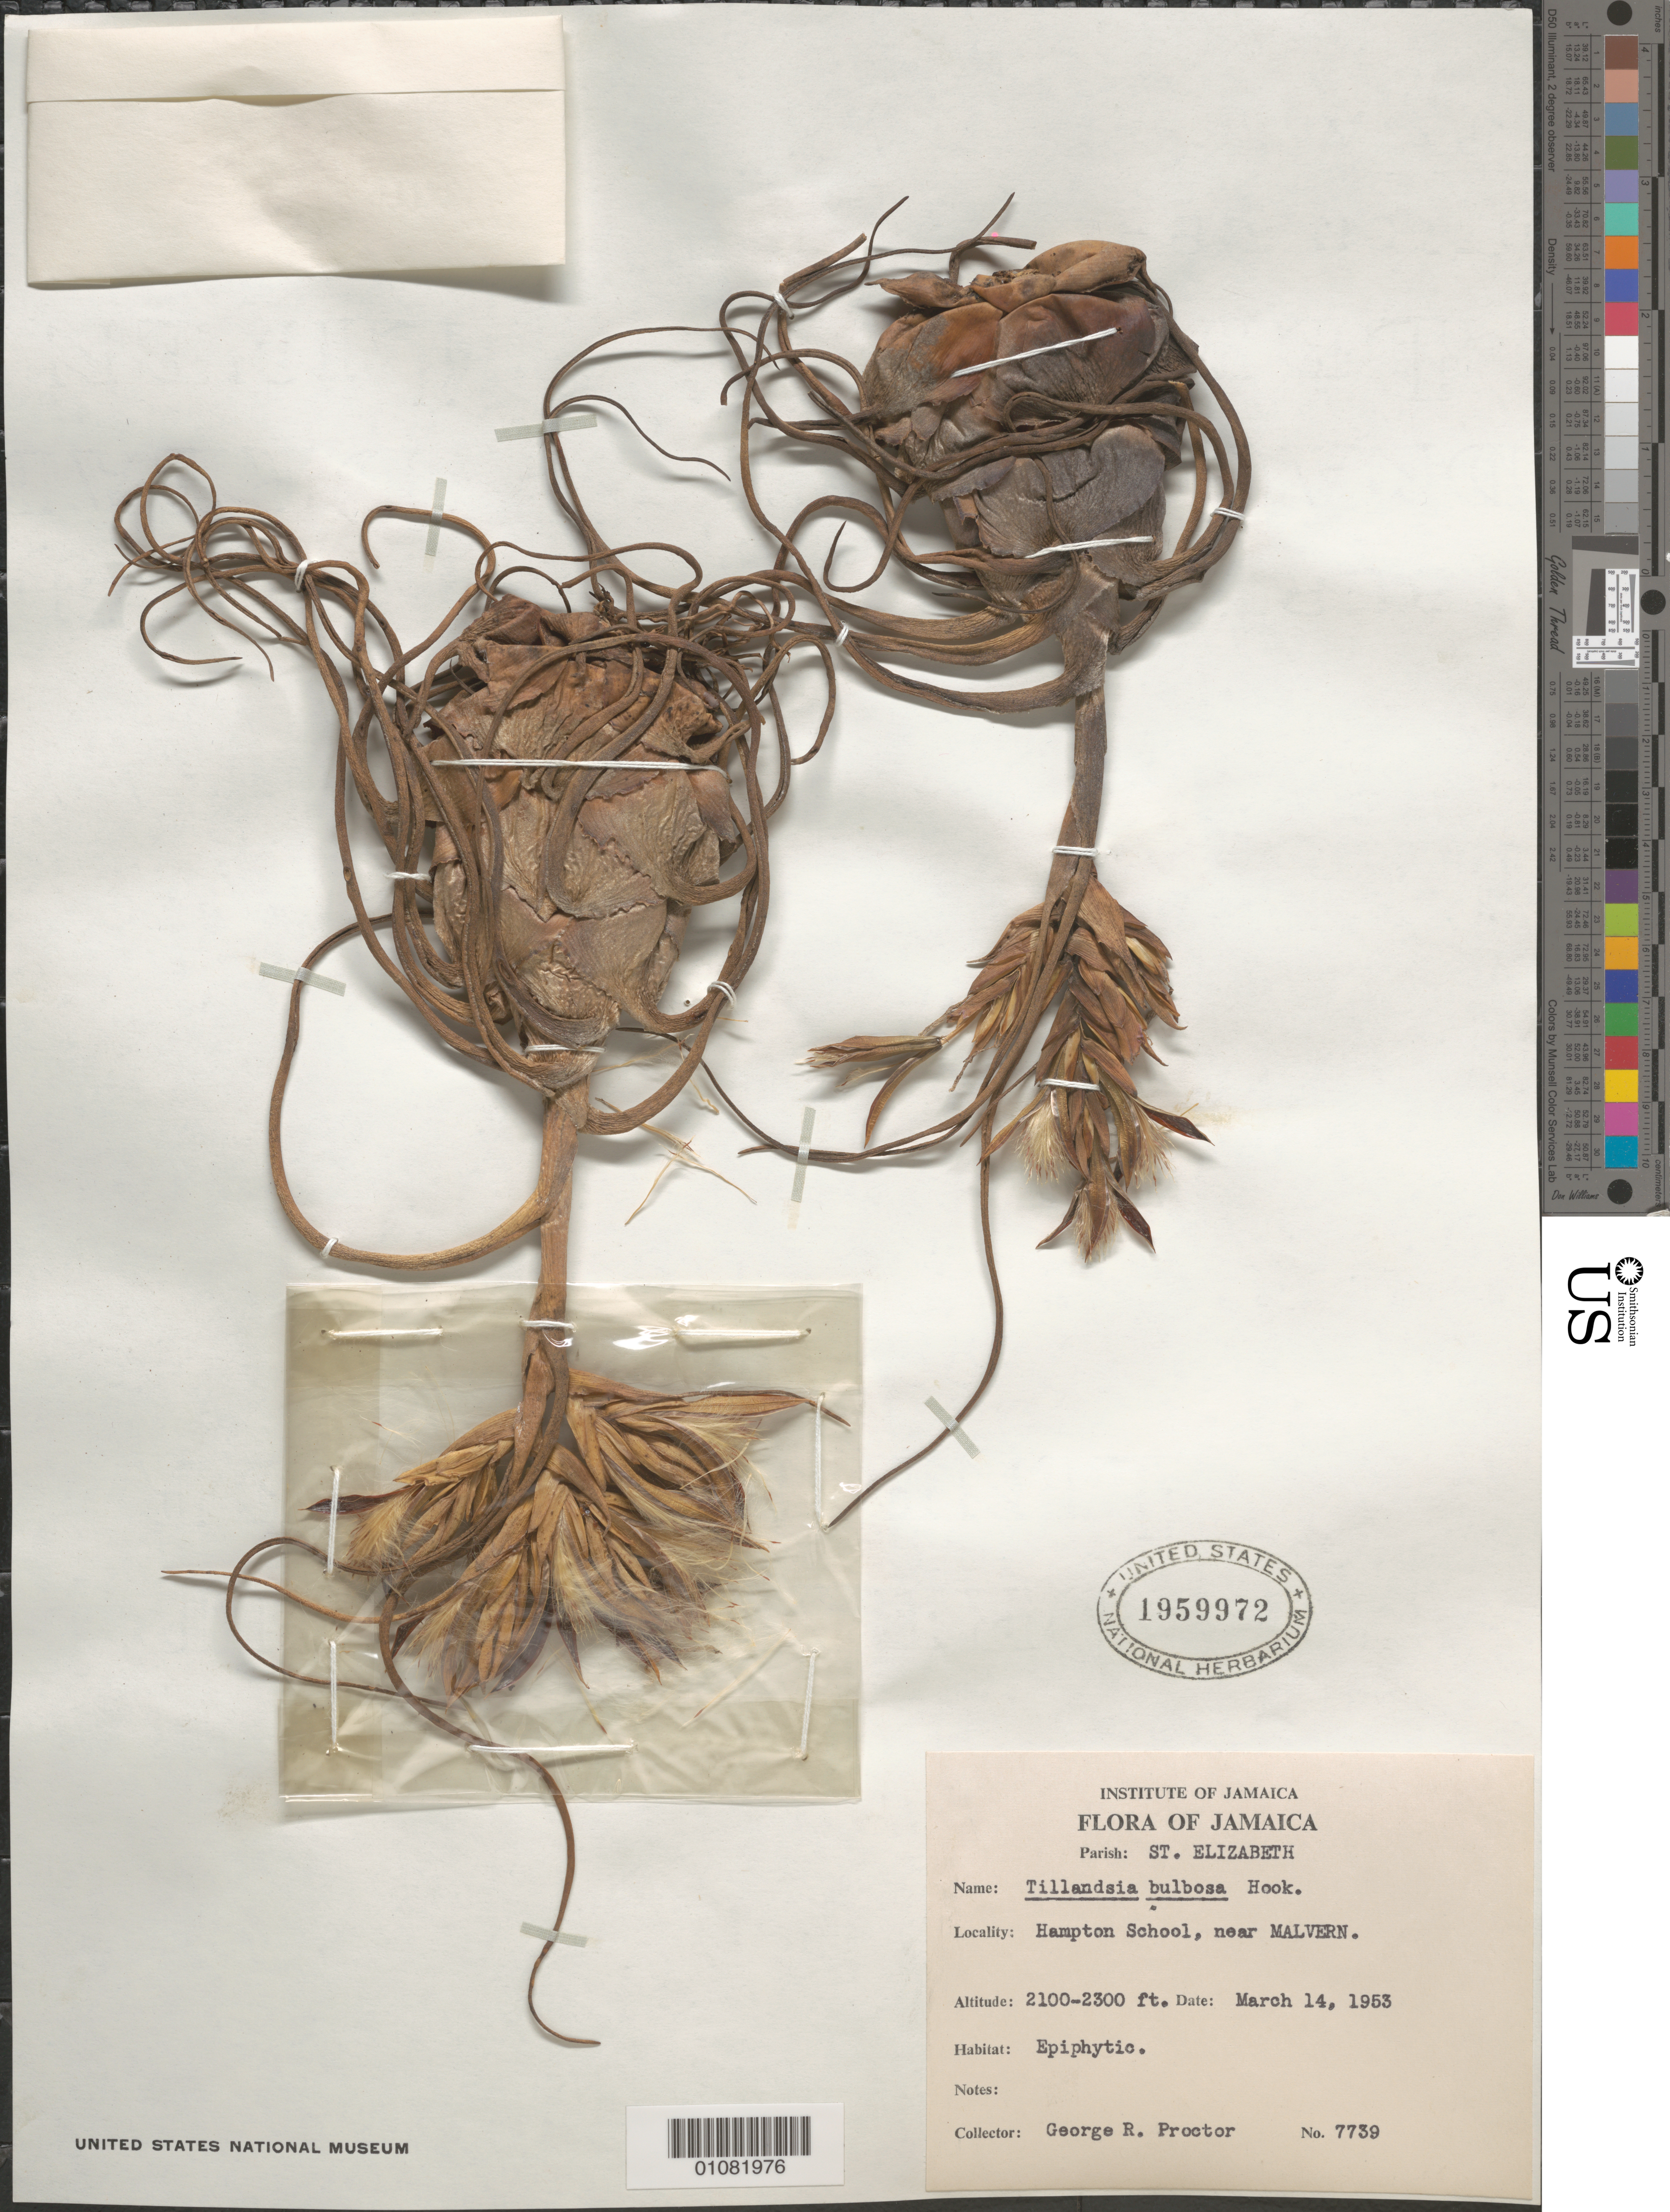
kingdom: Plantae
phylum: Tracheophyta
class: Liliopsida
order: Poales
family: Bromeliaceae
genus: Tillandsia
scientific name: Tillandsia bulbosa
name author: Hook.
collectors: G. R. Proctor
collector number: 7739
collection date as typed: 14 Mar 1953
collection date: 1953-03-14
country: Jamaica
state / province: Saint Elizabeth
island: Jamaica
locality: Hampton School, near Malvern.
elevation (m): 640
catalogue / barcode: US 1959972